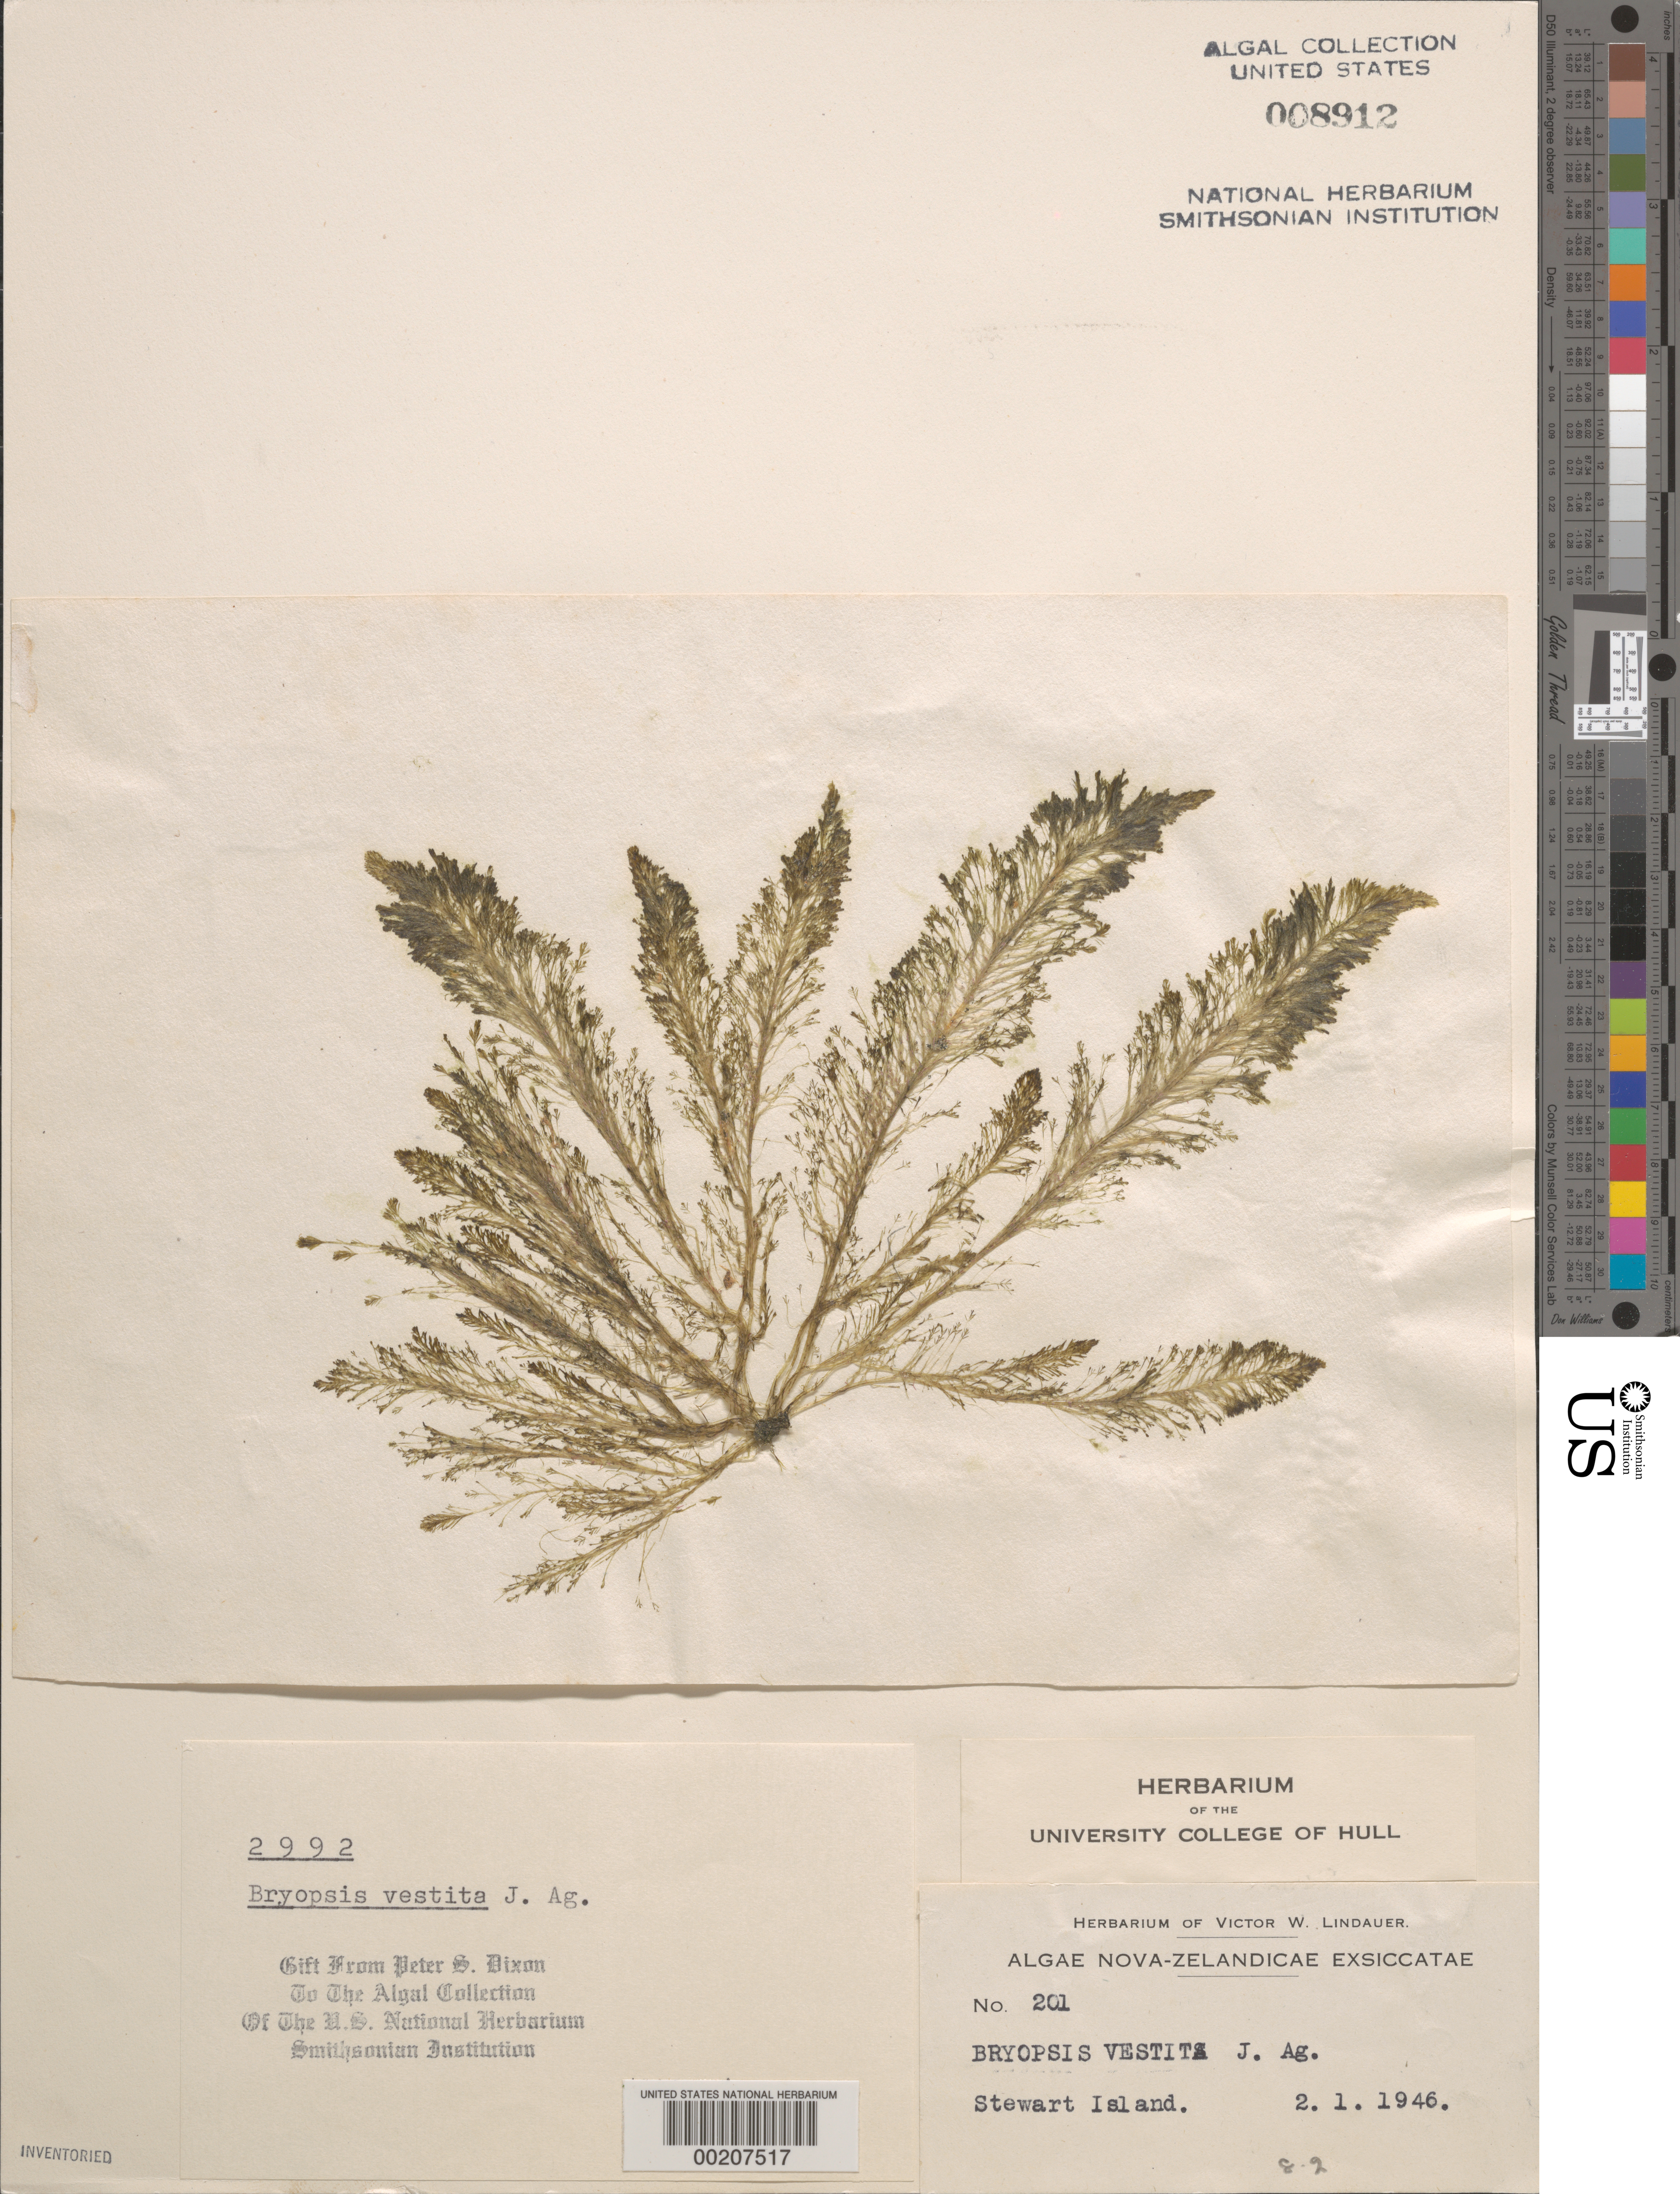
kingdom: Plantae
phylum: Chlorophyta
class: Ulvophyceae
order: Bryopsidales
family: Bryopsidaceae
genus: Bryopsis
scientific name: Bryopsis vestita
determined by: Dixon, P. S.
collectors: V. Lindauer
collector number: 201 & PSD 2992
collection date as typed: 02 Jan 1946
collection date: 1946-01-02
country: New Zealand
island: Stewart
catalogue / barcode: US 8912